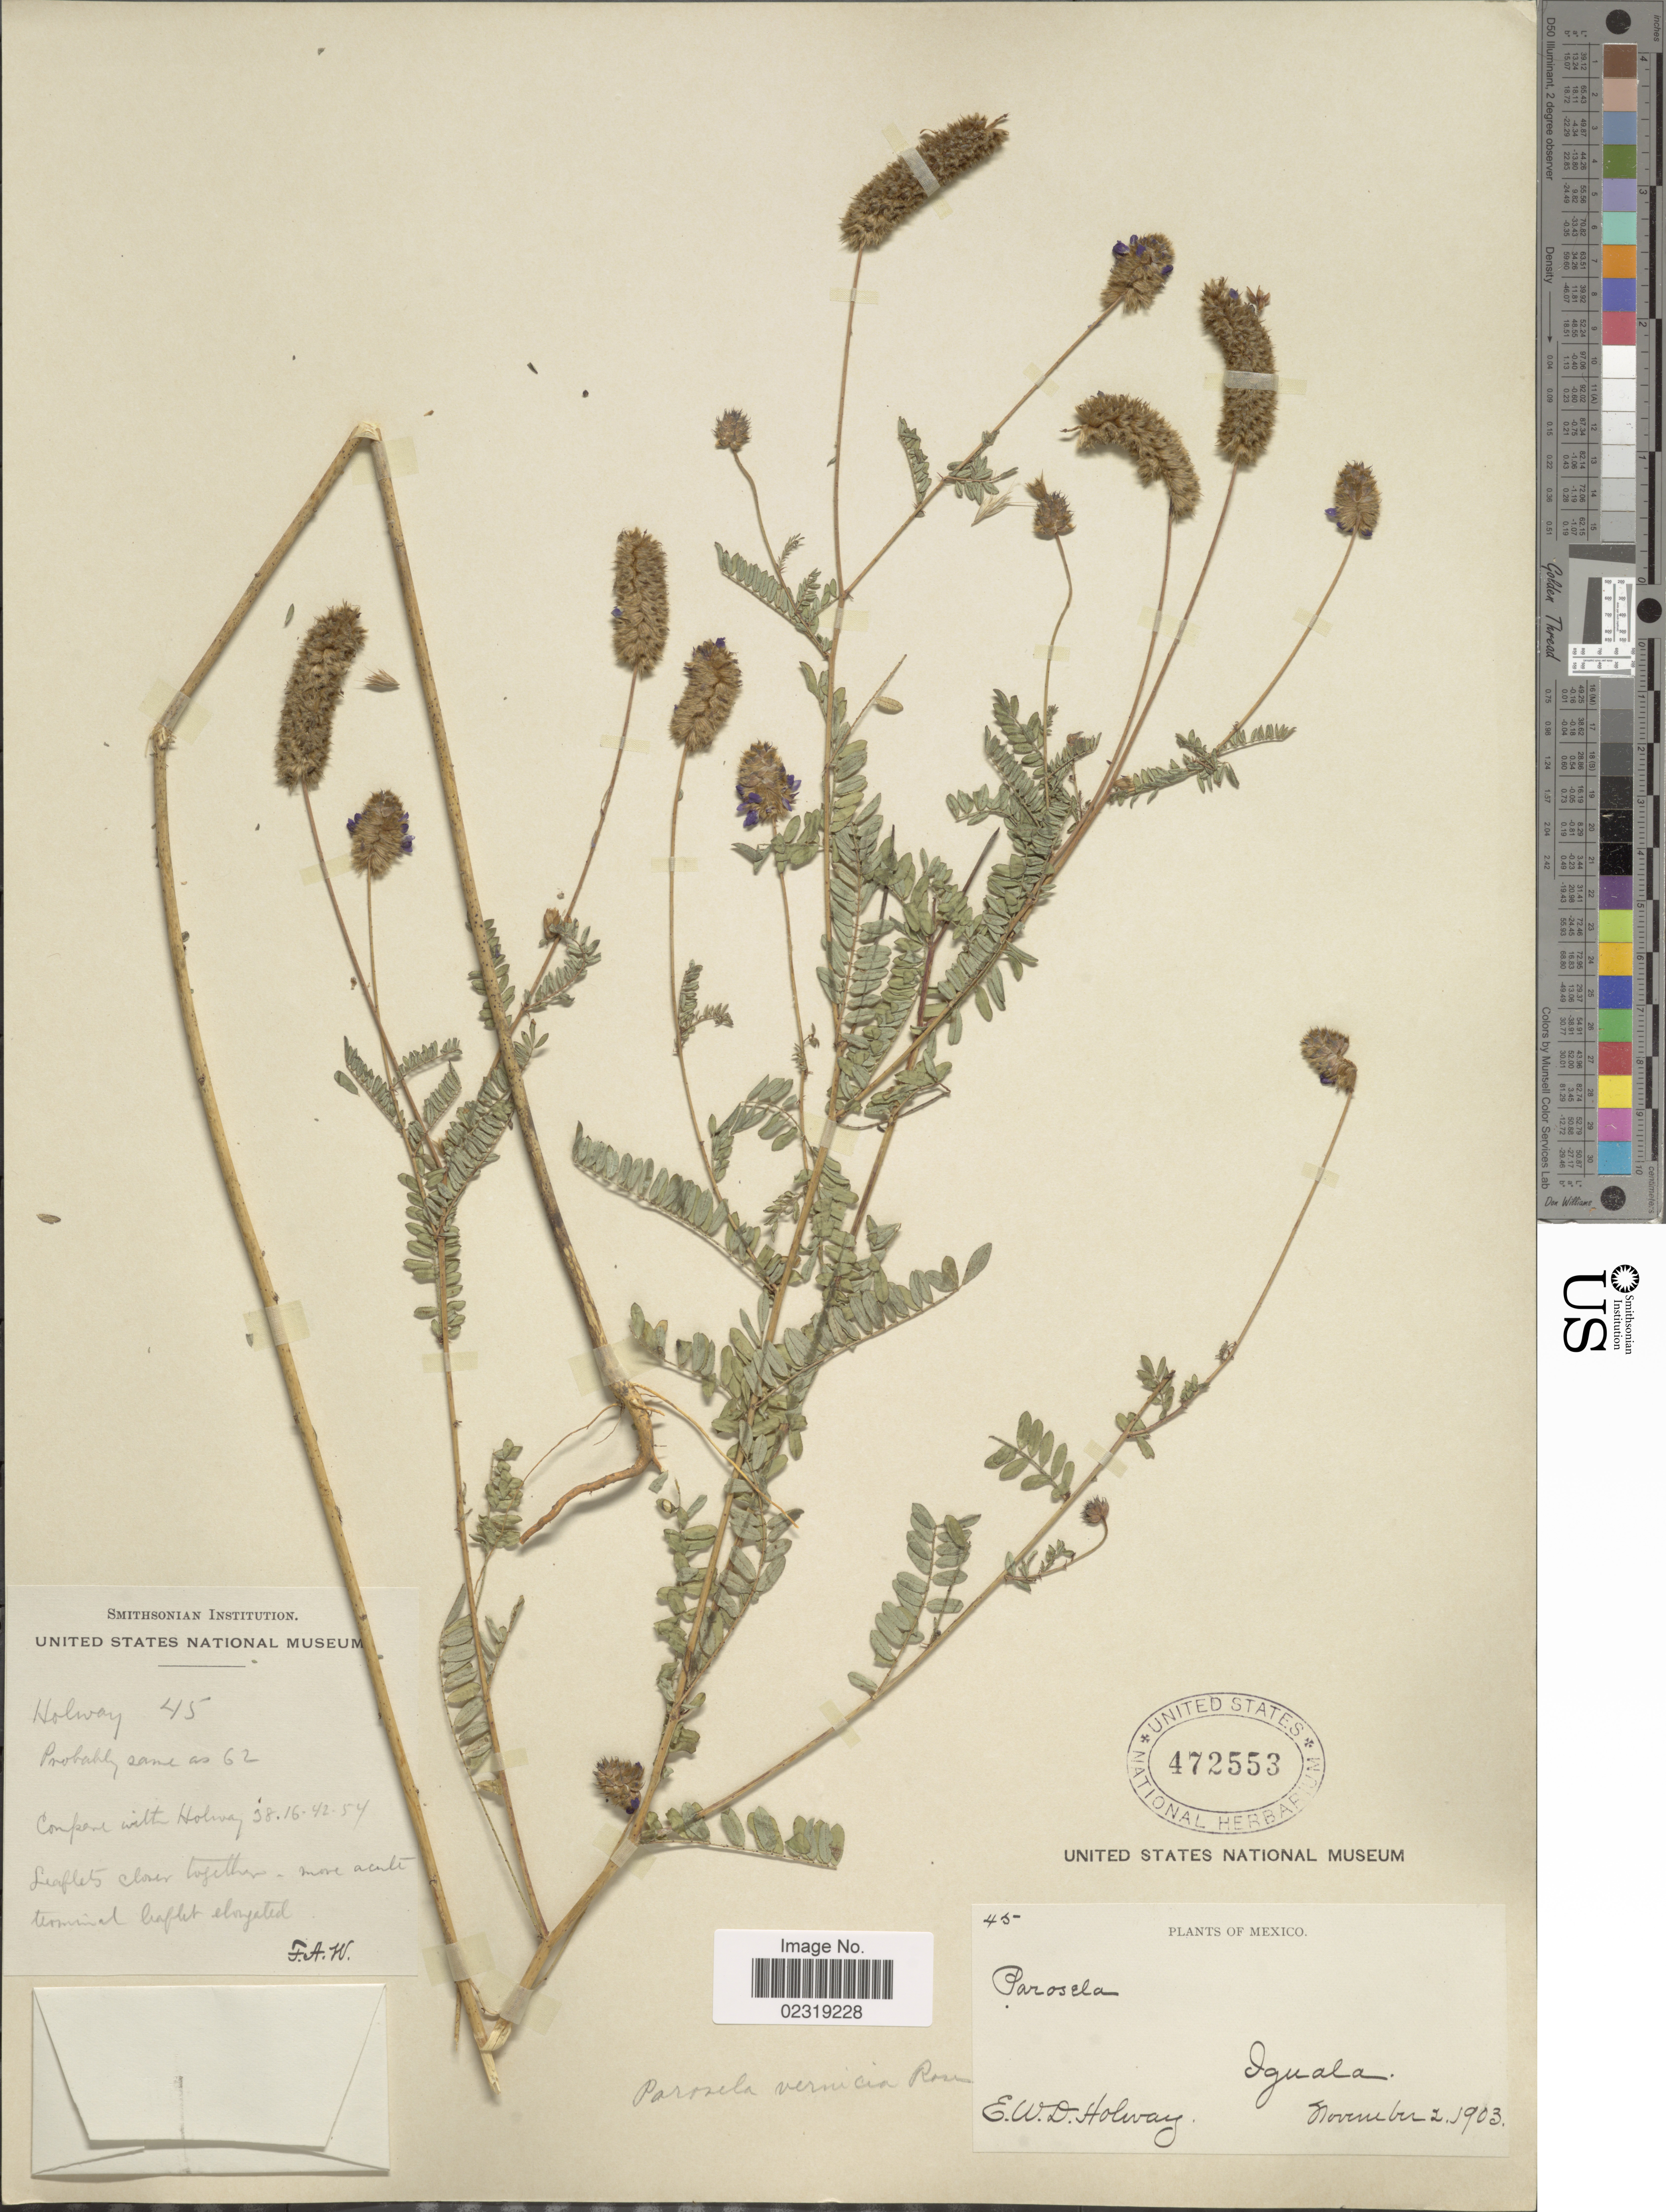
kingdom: Plantae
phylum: Tracheophyta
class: Magnoliopsida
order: Fabales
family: Fabaceae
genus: Dalea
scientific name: Dalea foliolosa var. citrina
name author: (Aiton) Barneby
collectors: E. W. D. Holway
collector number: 45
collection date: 1903-11-02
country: Mexico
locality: Iguala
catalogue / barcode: US 472553